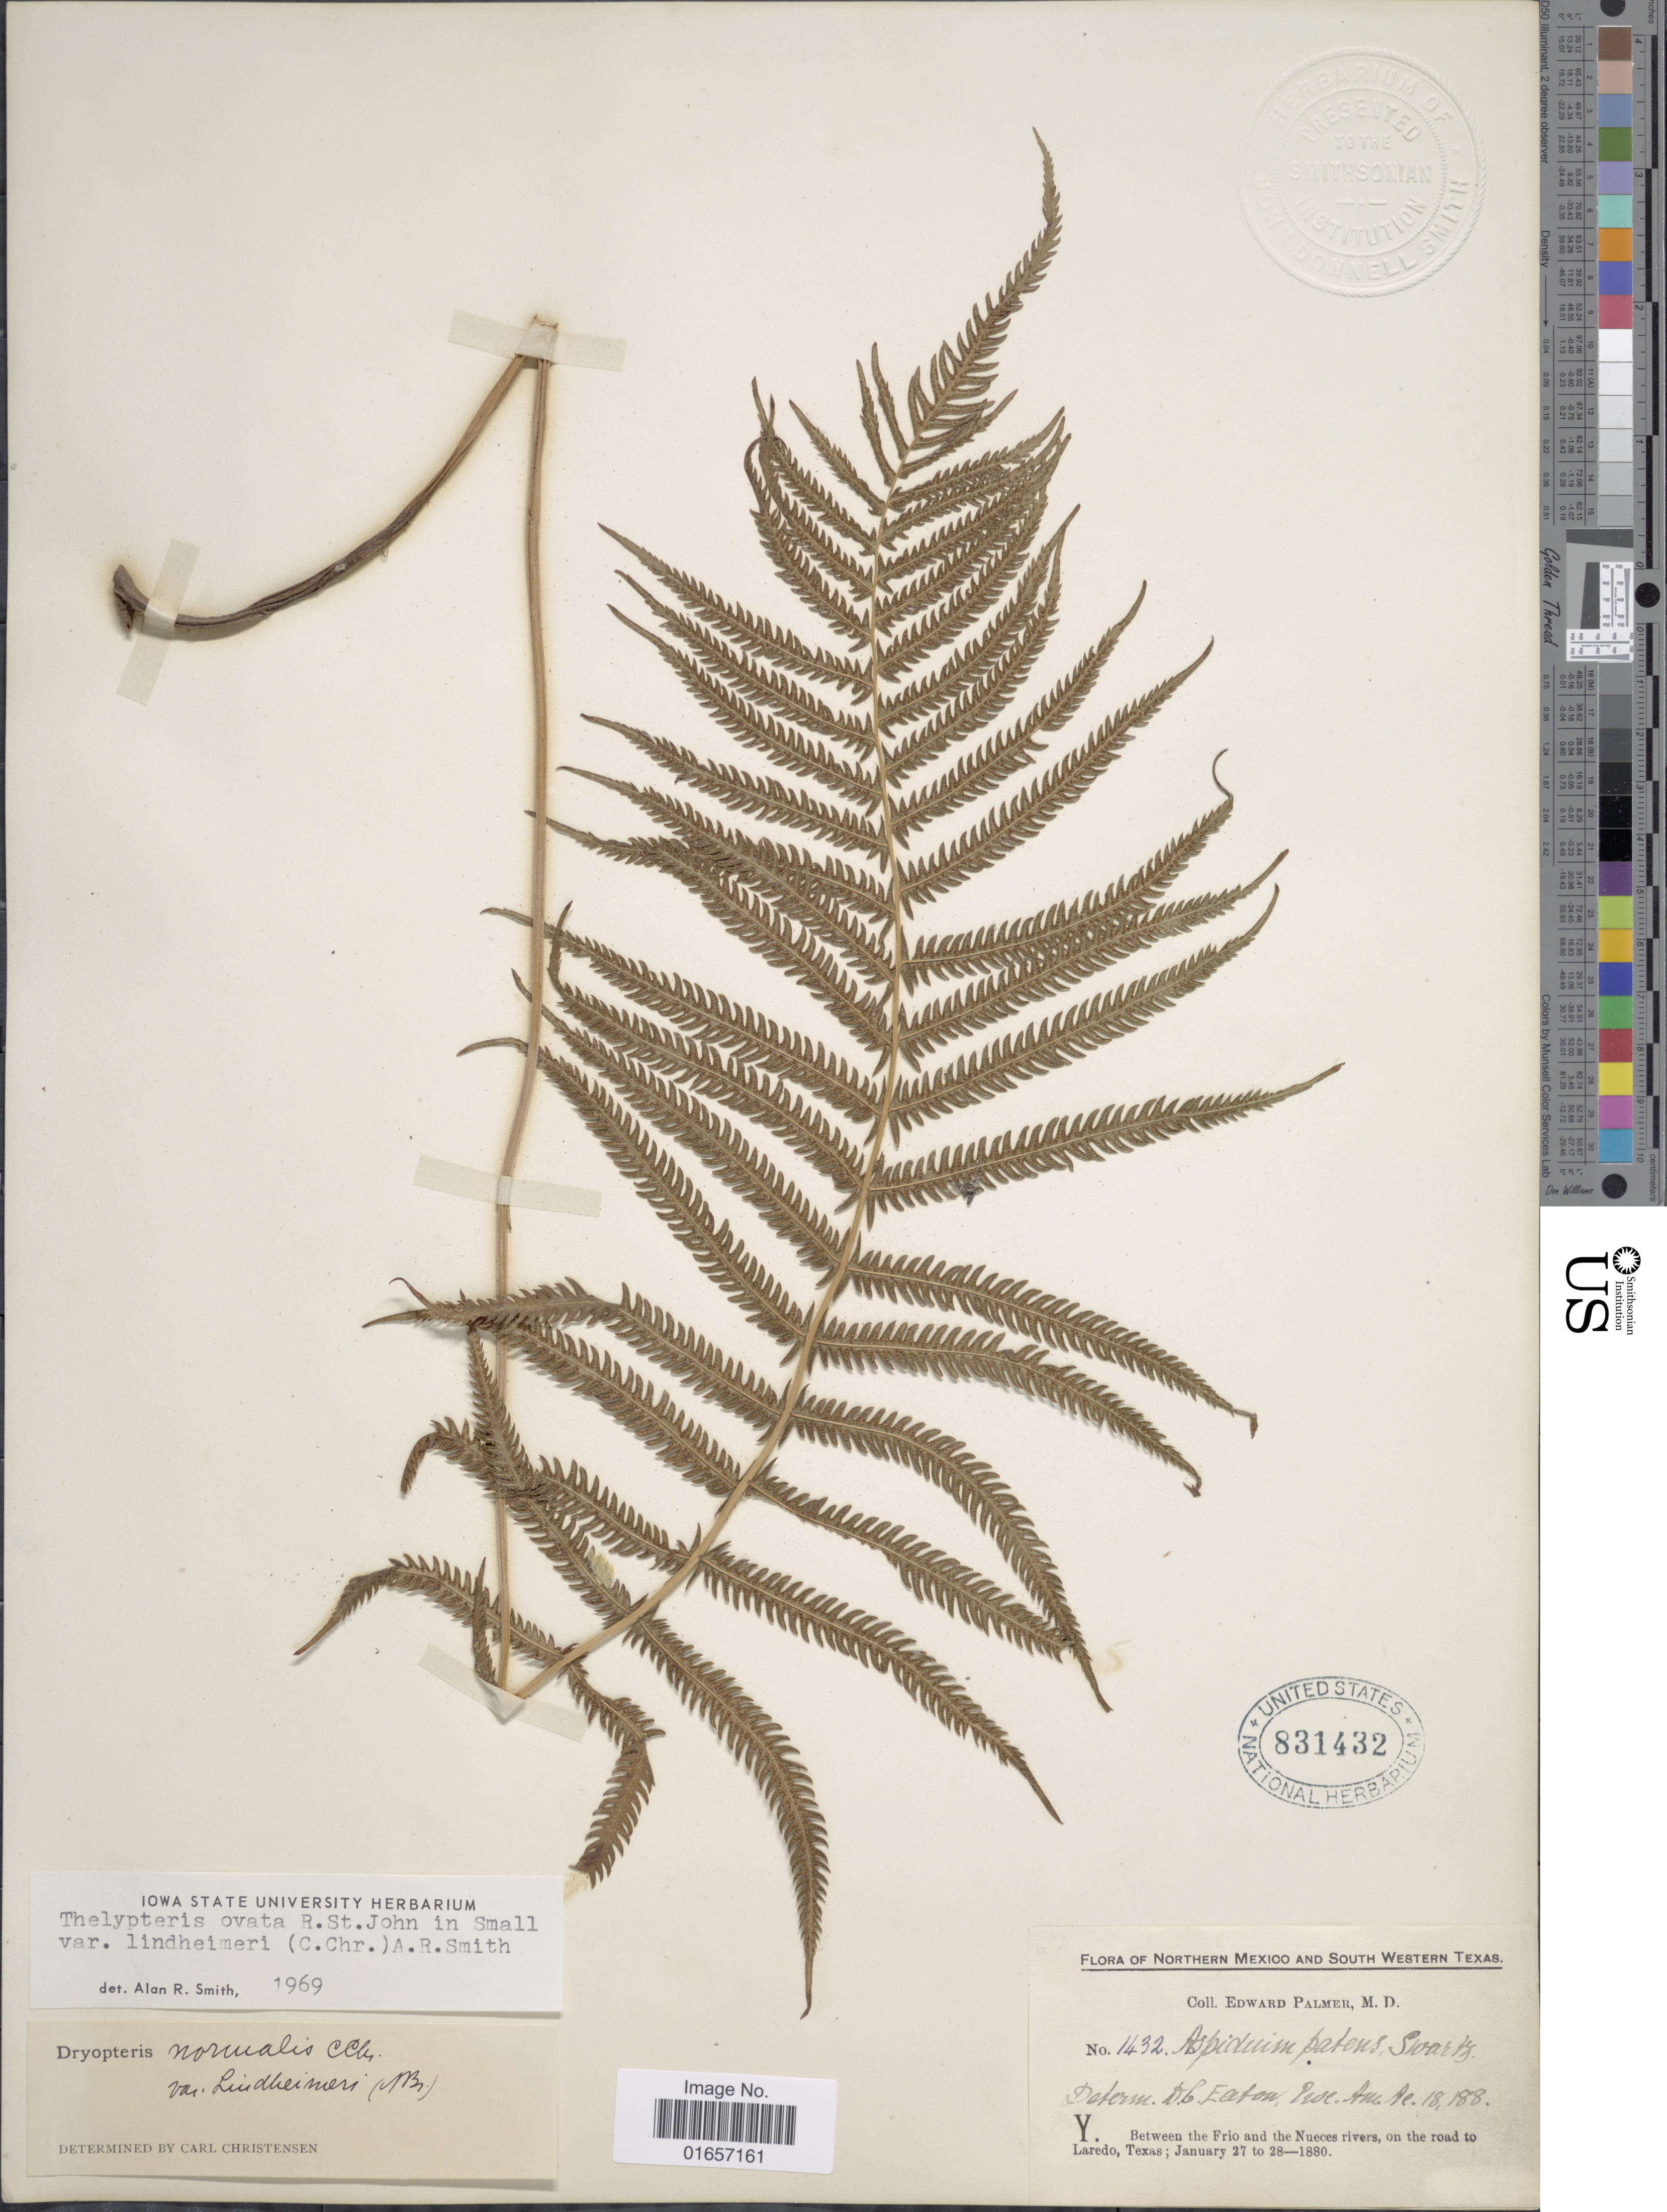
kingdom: Plantae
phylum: Tracheophyta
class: Polypodiopsida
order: Polypodiales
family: Thelypteridaceae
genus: Christella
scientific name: Christella ovata var. lindheimari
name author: (C. Chr.) A.R. Sm.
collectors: E. Palmer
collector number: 1432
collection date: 1880-01-27/1880-01-28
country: United States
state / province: Texas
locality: Northern Mexico and South Western, between the Frio and the Nueces River, on the road of Laredo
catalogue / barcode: US 831432